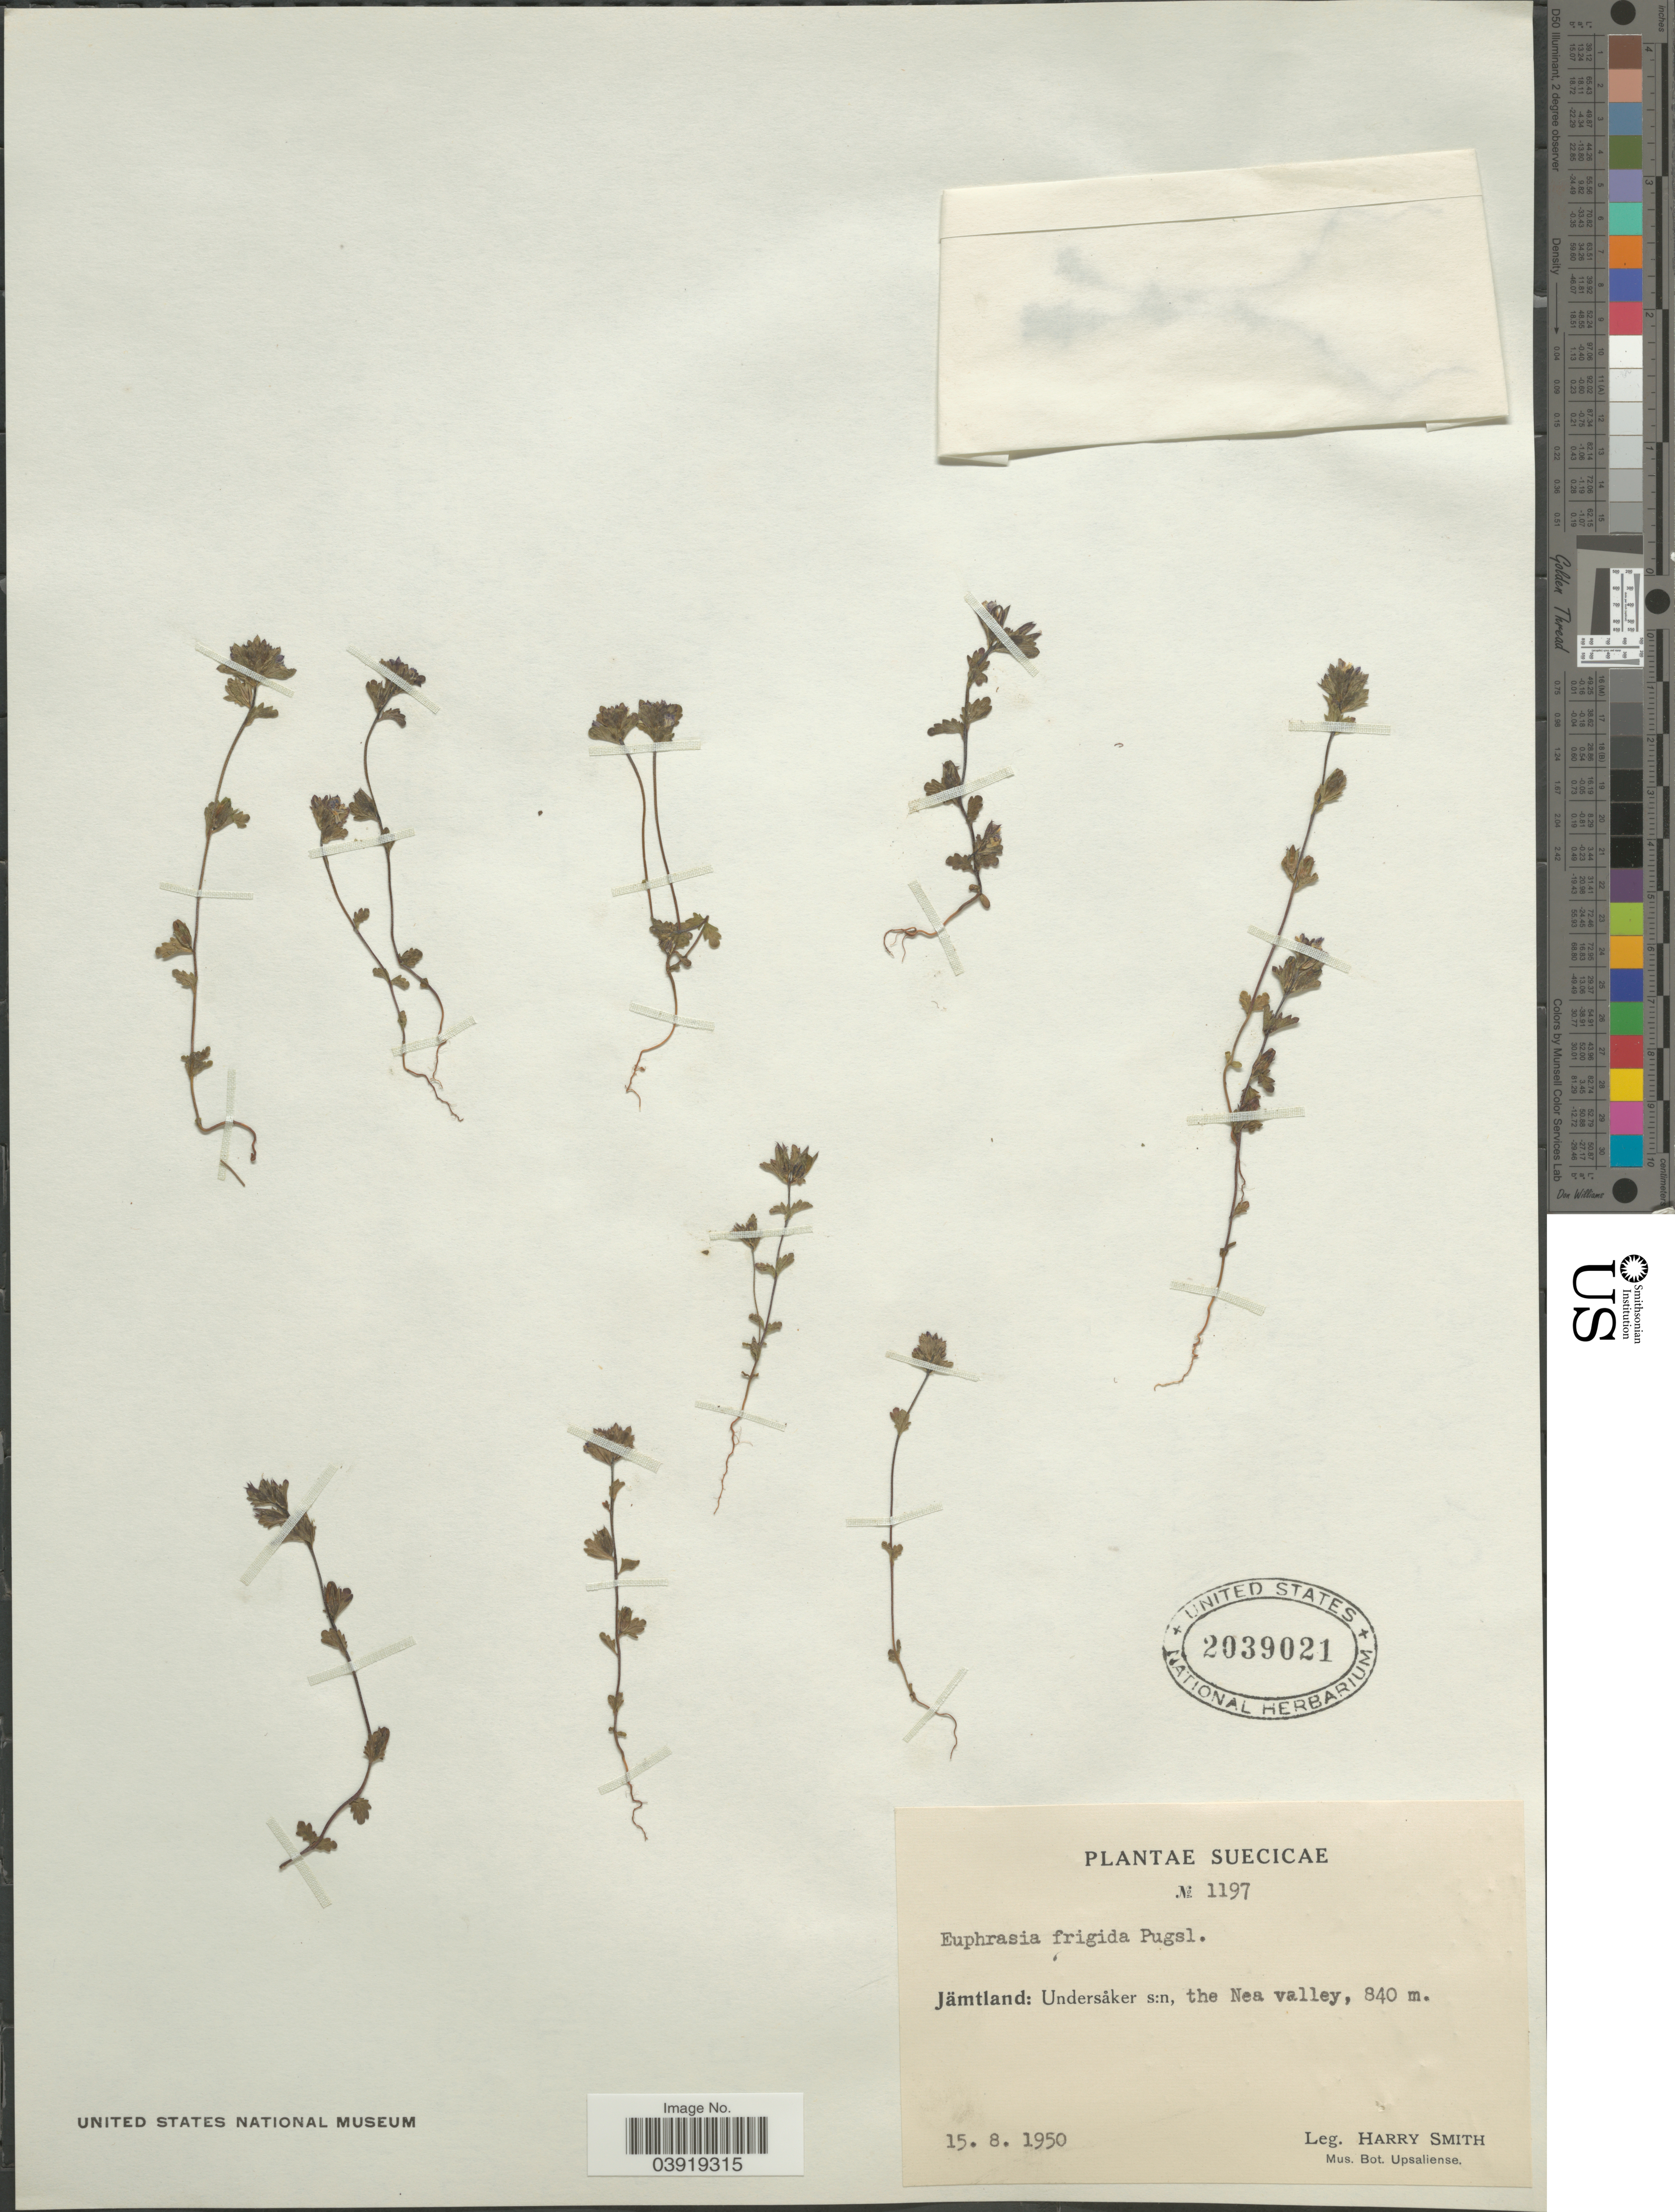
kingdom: Plantae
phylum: Tracheophyta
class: Magnoliopsida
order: Lamiales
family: Orobanchaceae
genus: Euphrasia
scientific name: Euphrasia frigida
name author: Pugsley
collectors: H. Smith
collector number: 1197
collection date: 1950-08-15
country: Sweden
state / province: Jämtland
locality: Suecicæ. Jämtland: Undersåker s:n, the Nea valley.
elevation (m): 840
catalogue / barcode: US 2039021